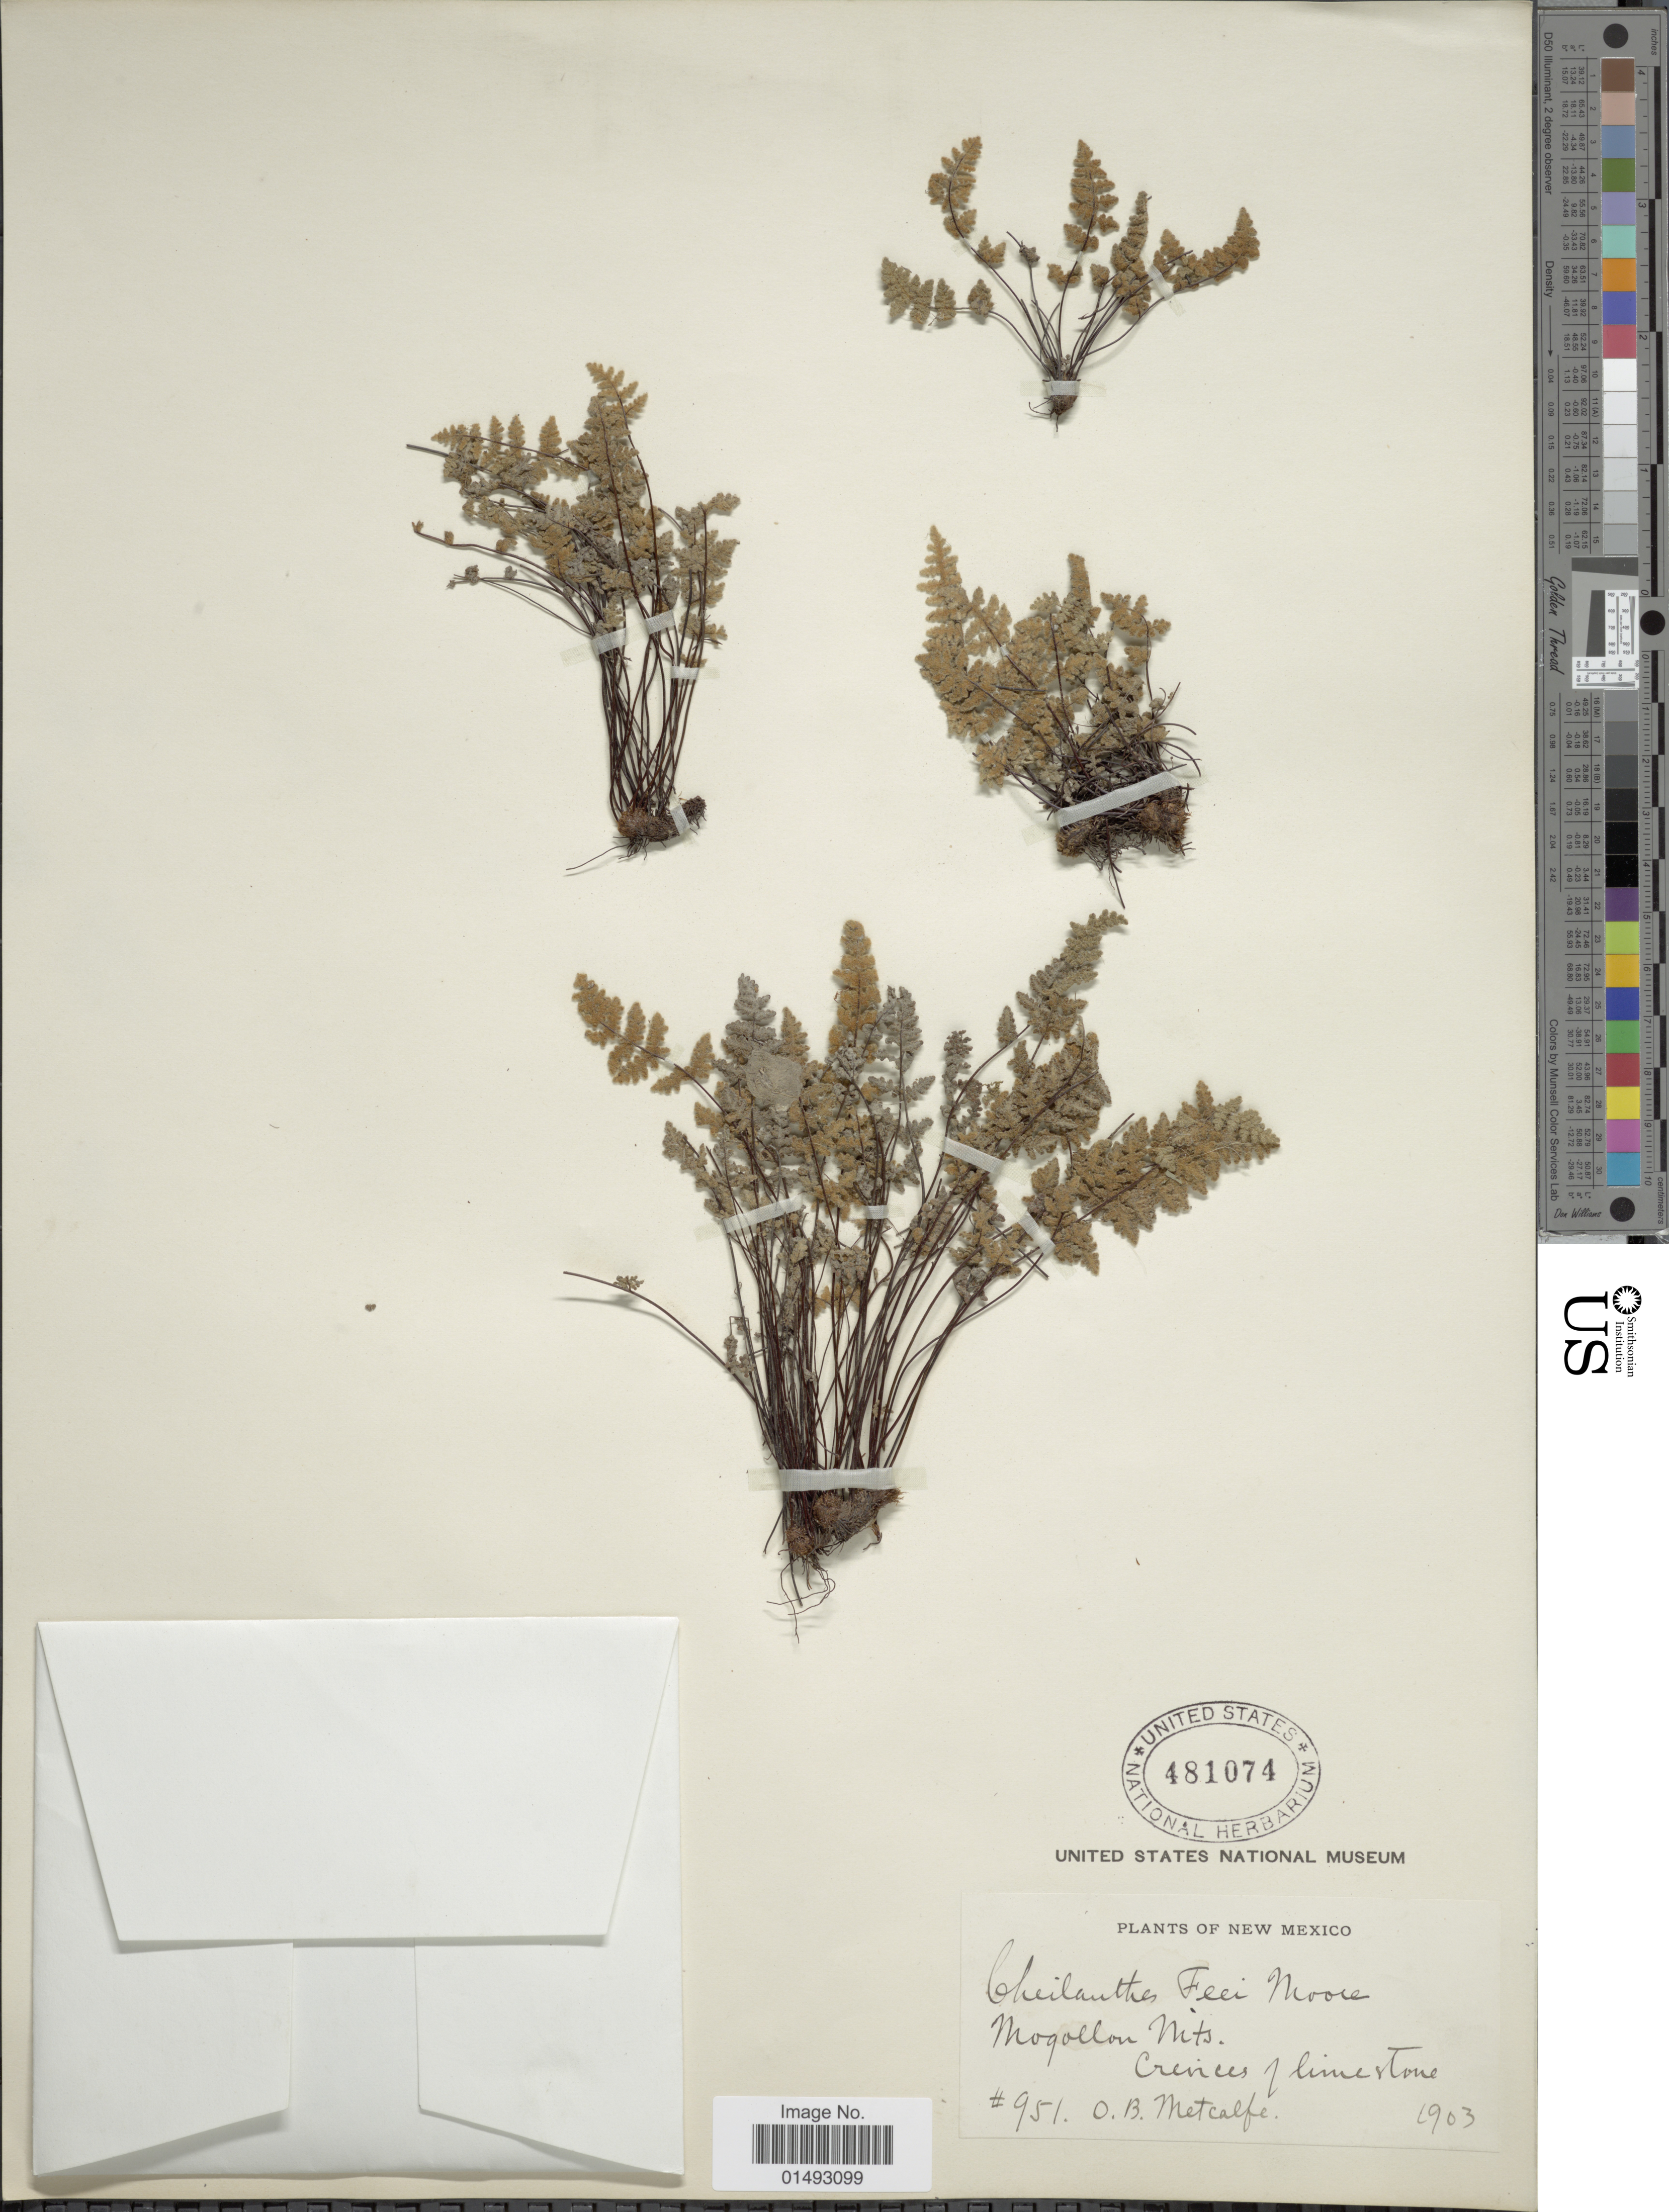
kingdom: Plantae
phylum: Tracheophyta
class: Polypodiopsida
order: Polypodiales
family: Pteridaceae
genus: Myriopteris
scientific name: Myriopteris gracilis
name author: Fée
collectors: O. B. Metcalfe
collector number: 951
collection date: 1903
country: United States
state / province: New Mexico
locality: Mogollon Mts, Crevices of limestone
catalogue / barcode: US 481074